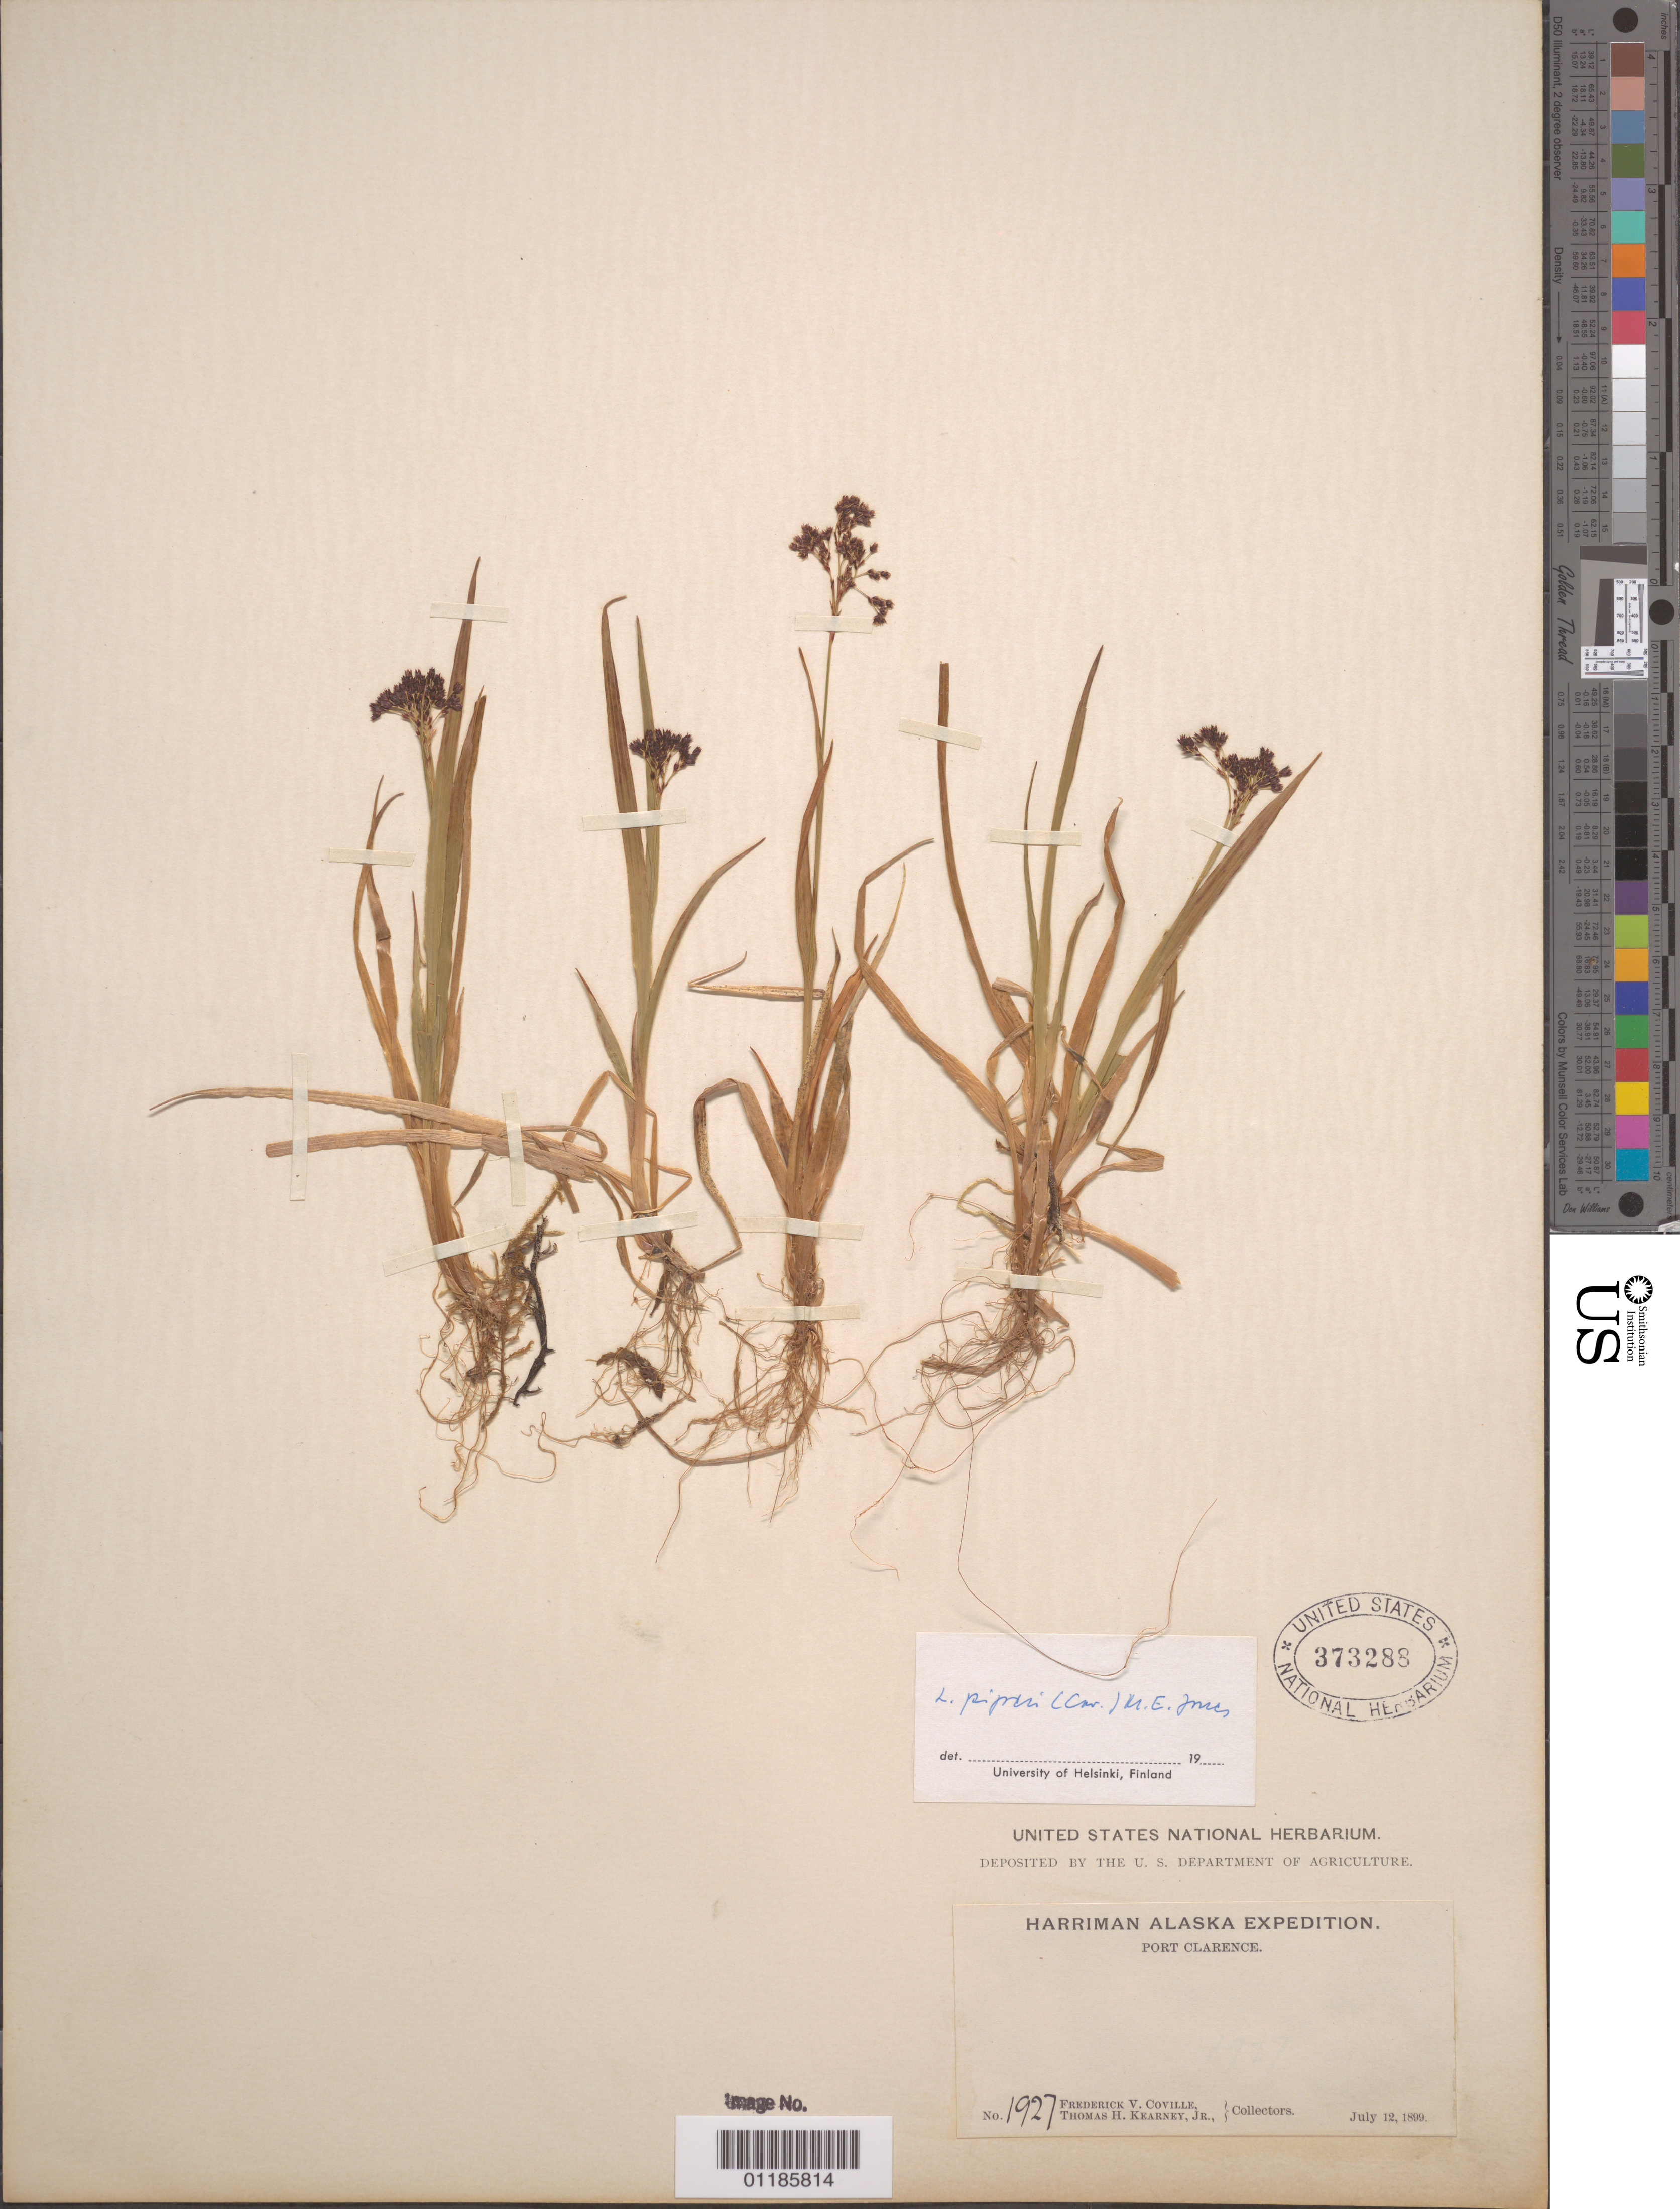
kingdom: Plantae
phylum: Tracheophyta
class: Liliopsida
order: Poales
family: Juncaceae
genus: Luzula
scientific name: Luzula piperi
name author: (Coville) M.E. Jones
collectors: F. V. Coville & T. H. Kearney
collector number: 1927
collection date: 1899-07-12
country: United States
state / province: Alaska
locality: Port Clarence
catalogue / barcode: US 373288